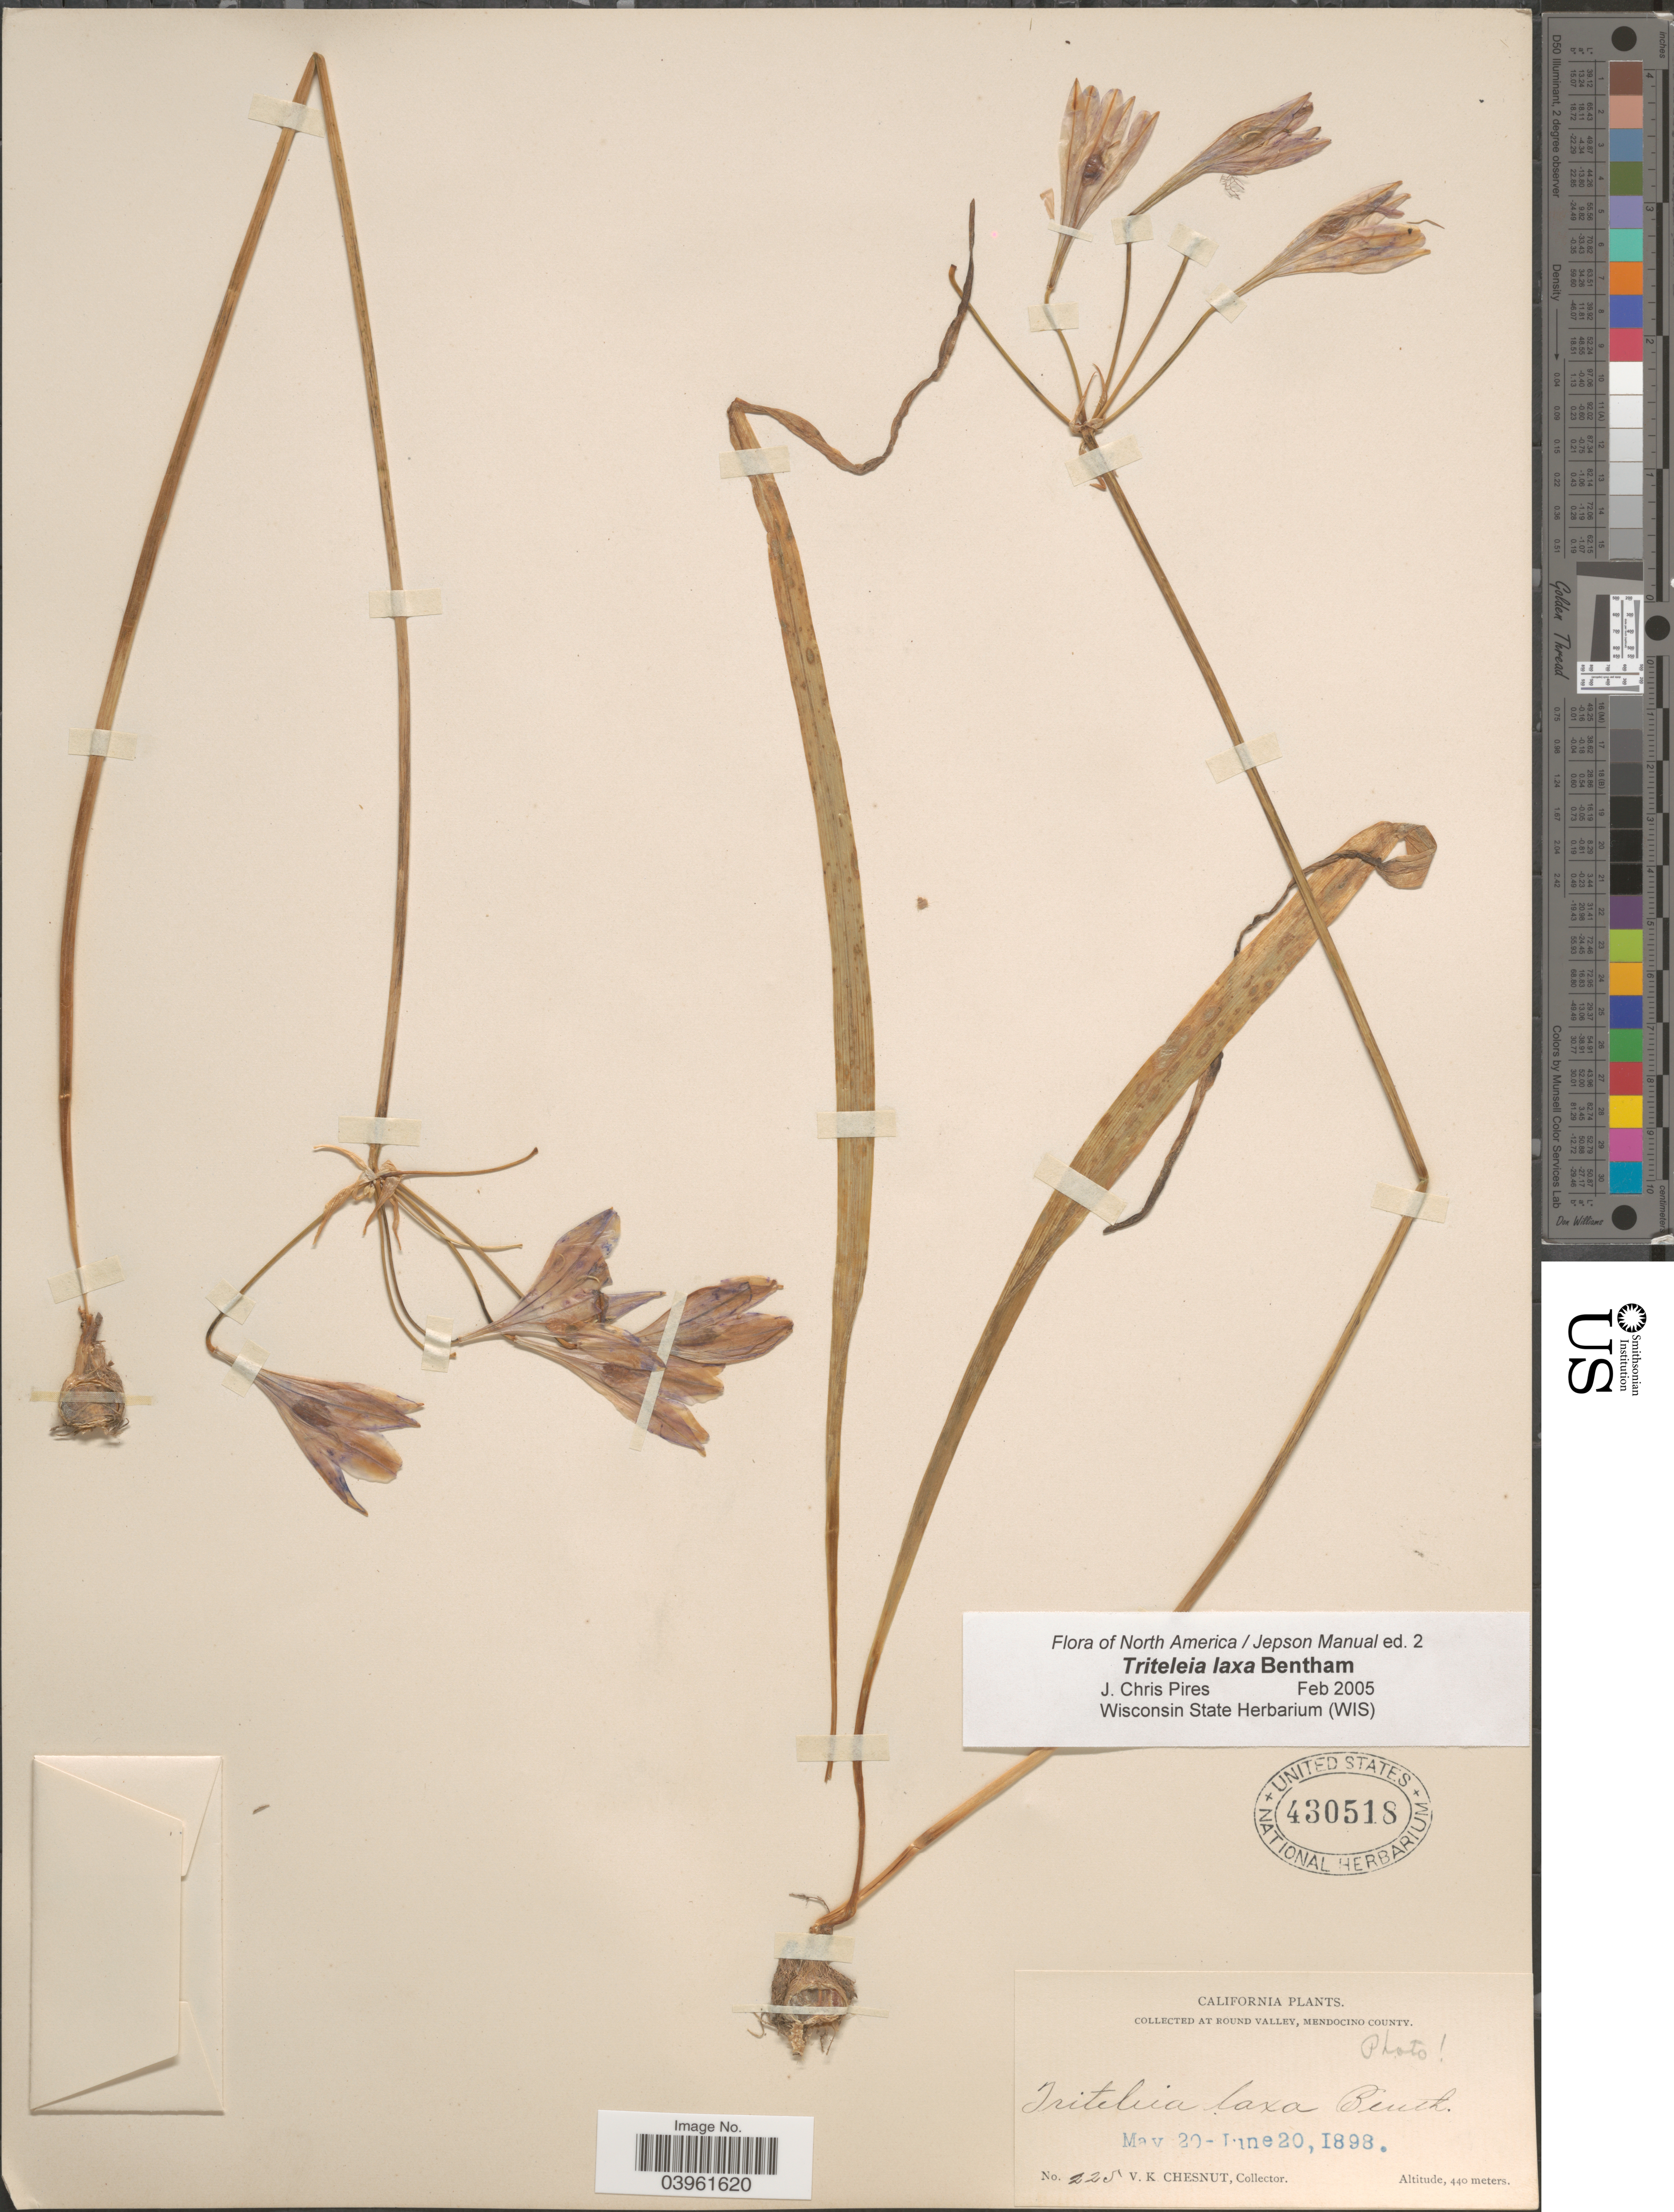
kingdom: Plantae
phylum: Tracheophyta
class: Liliopsida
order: Asparagales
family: Asparagaceae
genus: Triteleia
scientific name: Triteleia laxa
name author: Benth.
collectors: V. Chesnut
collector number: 225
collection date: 1898-05-20/1898-06-20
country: United States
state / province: California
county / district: Mendocino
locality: At Round Valley, Mendocino County.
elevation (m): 440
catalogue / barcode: US 430518